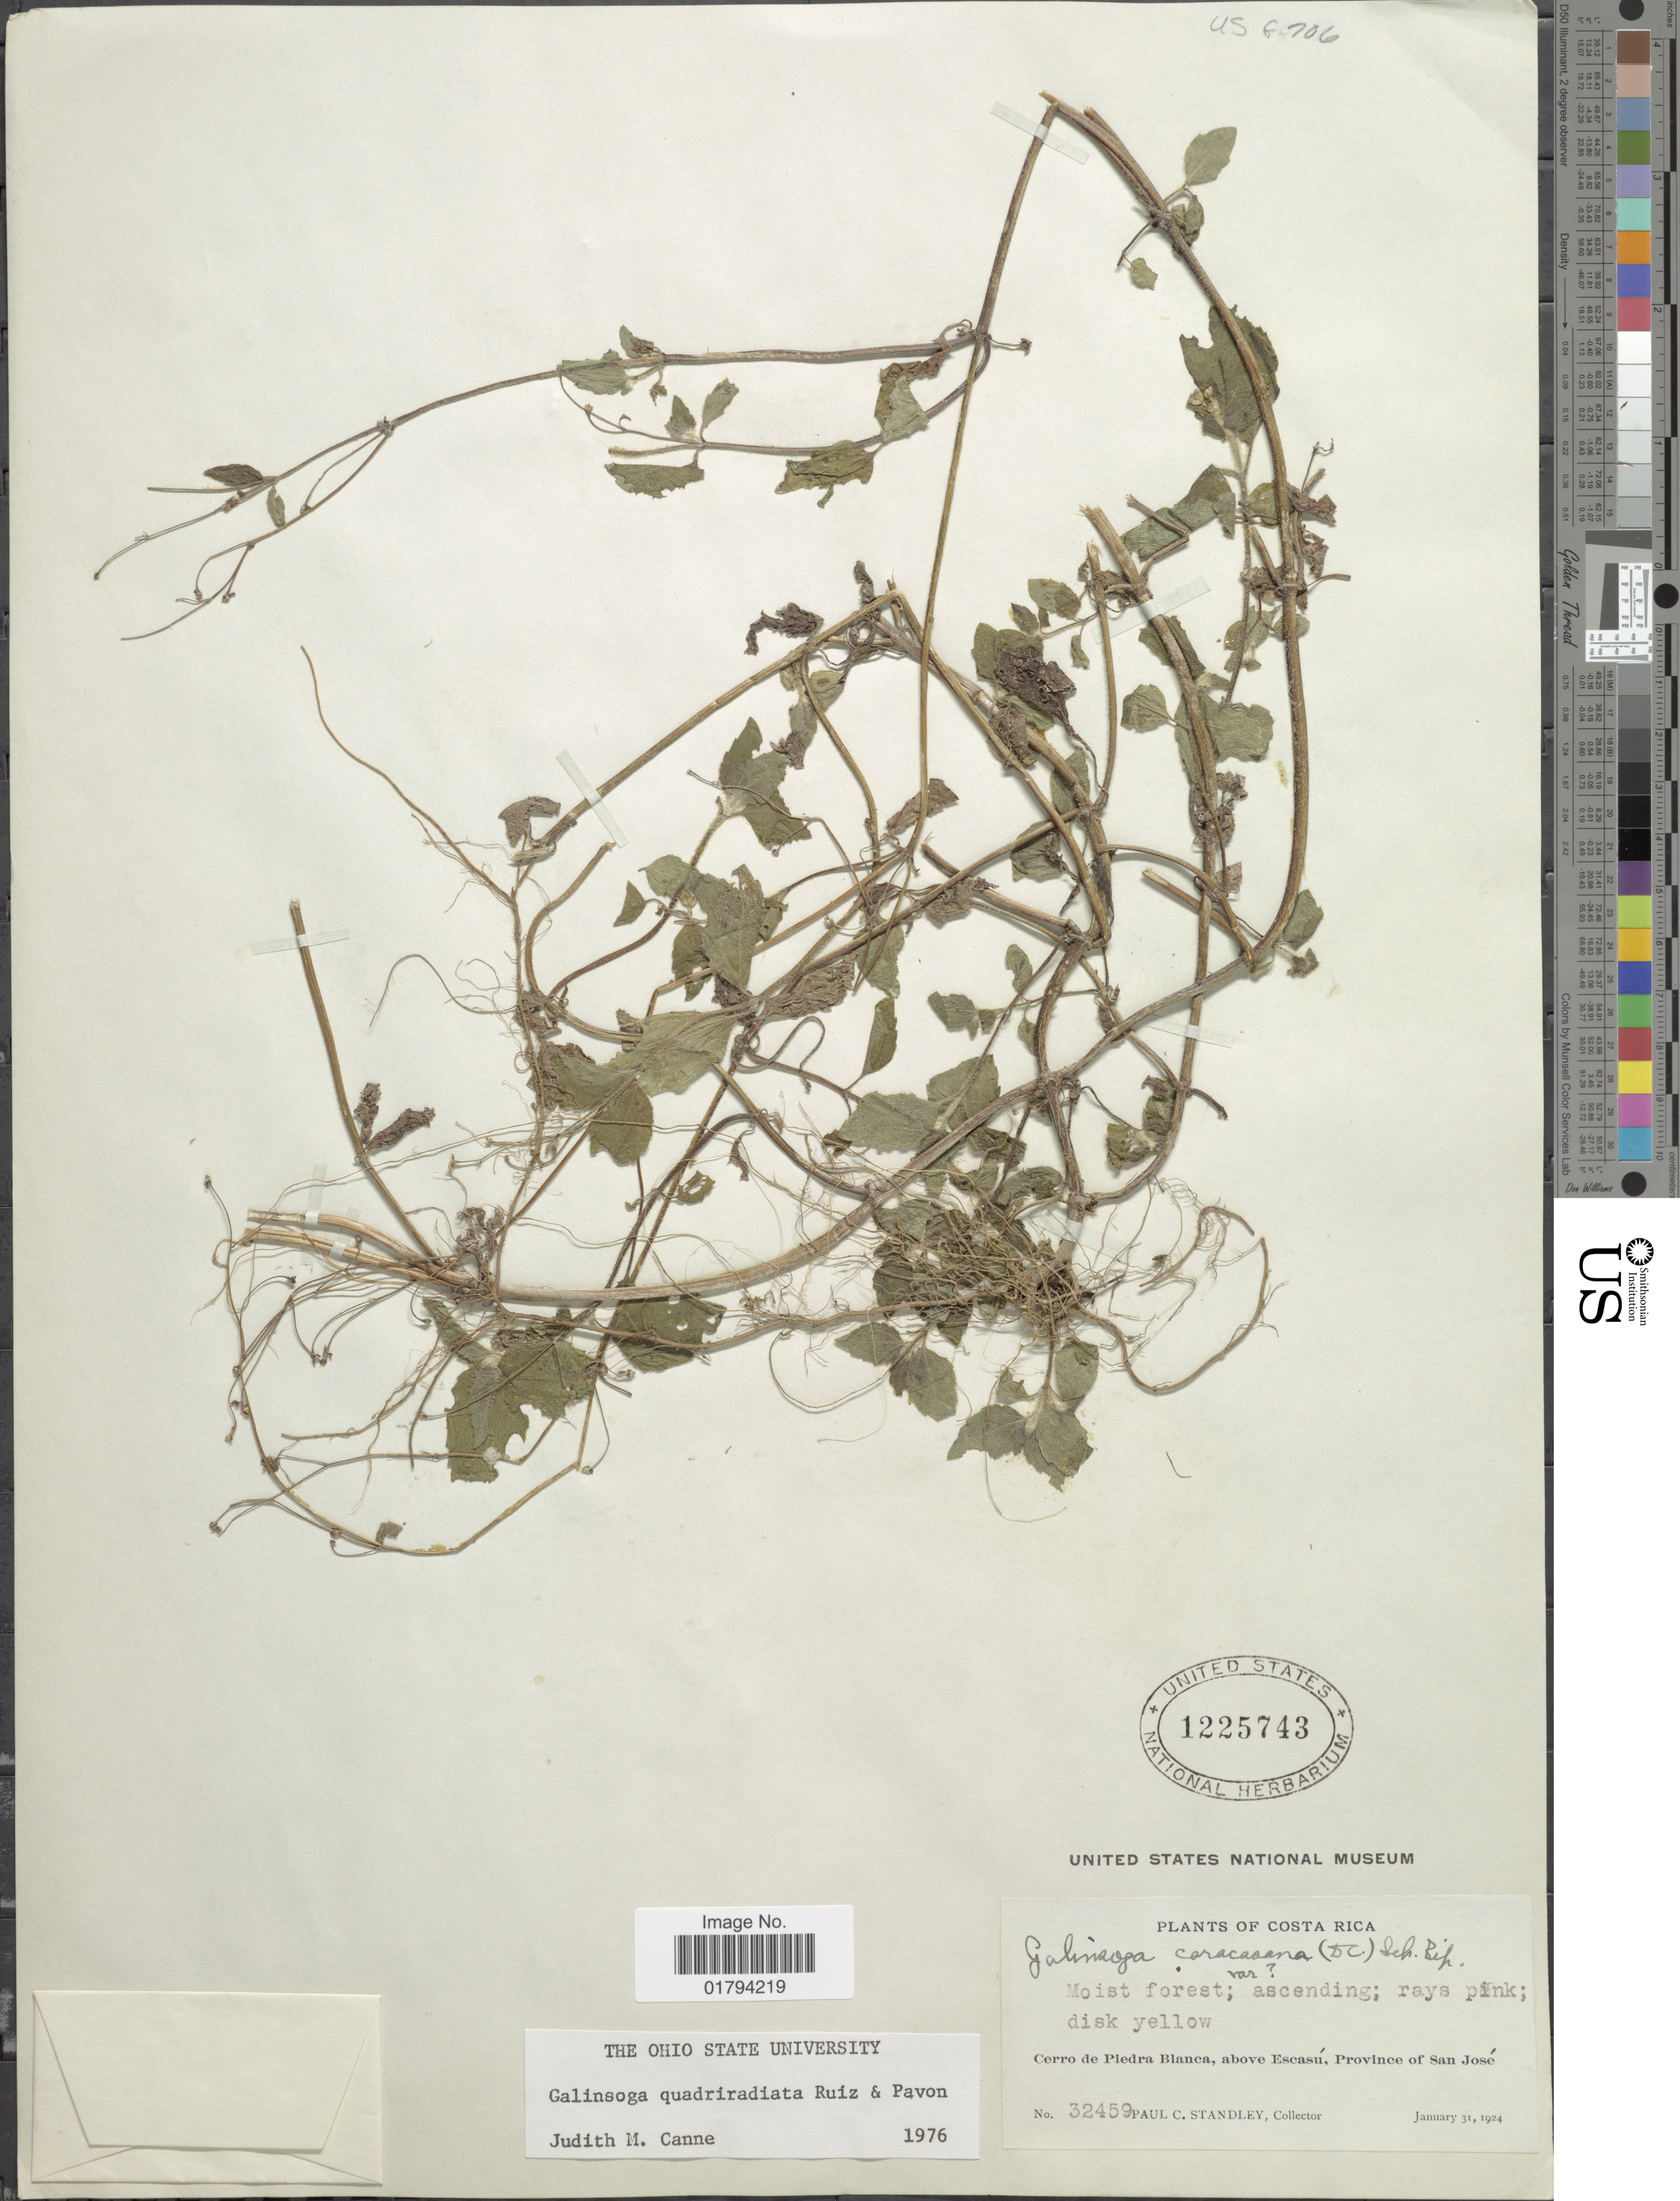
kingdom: Plantae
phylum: Tracheophyta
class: Magnoliopsida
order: Asterales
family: Asteraceae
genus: Galinsoga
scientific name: Galinsoga quadriradiata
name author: Ruiz & Pav.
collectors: P. C. Standley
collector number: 32459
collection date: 1924-01-31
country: Costa Rica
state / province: San José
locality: Moist forest, Cerro de Piedra Blanca, above Escan.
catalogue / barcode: US 1225743